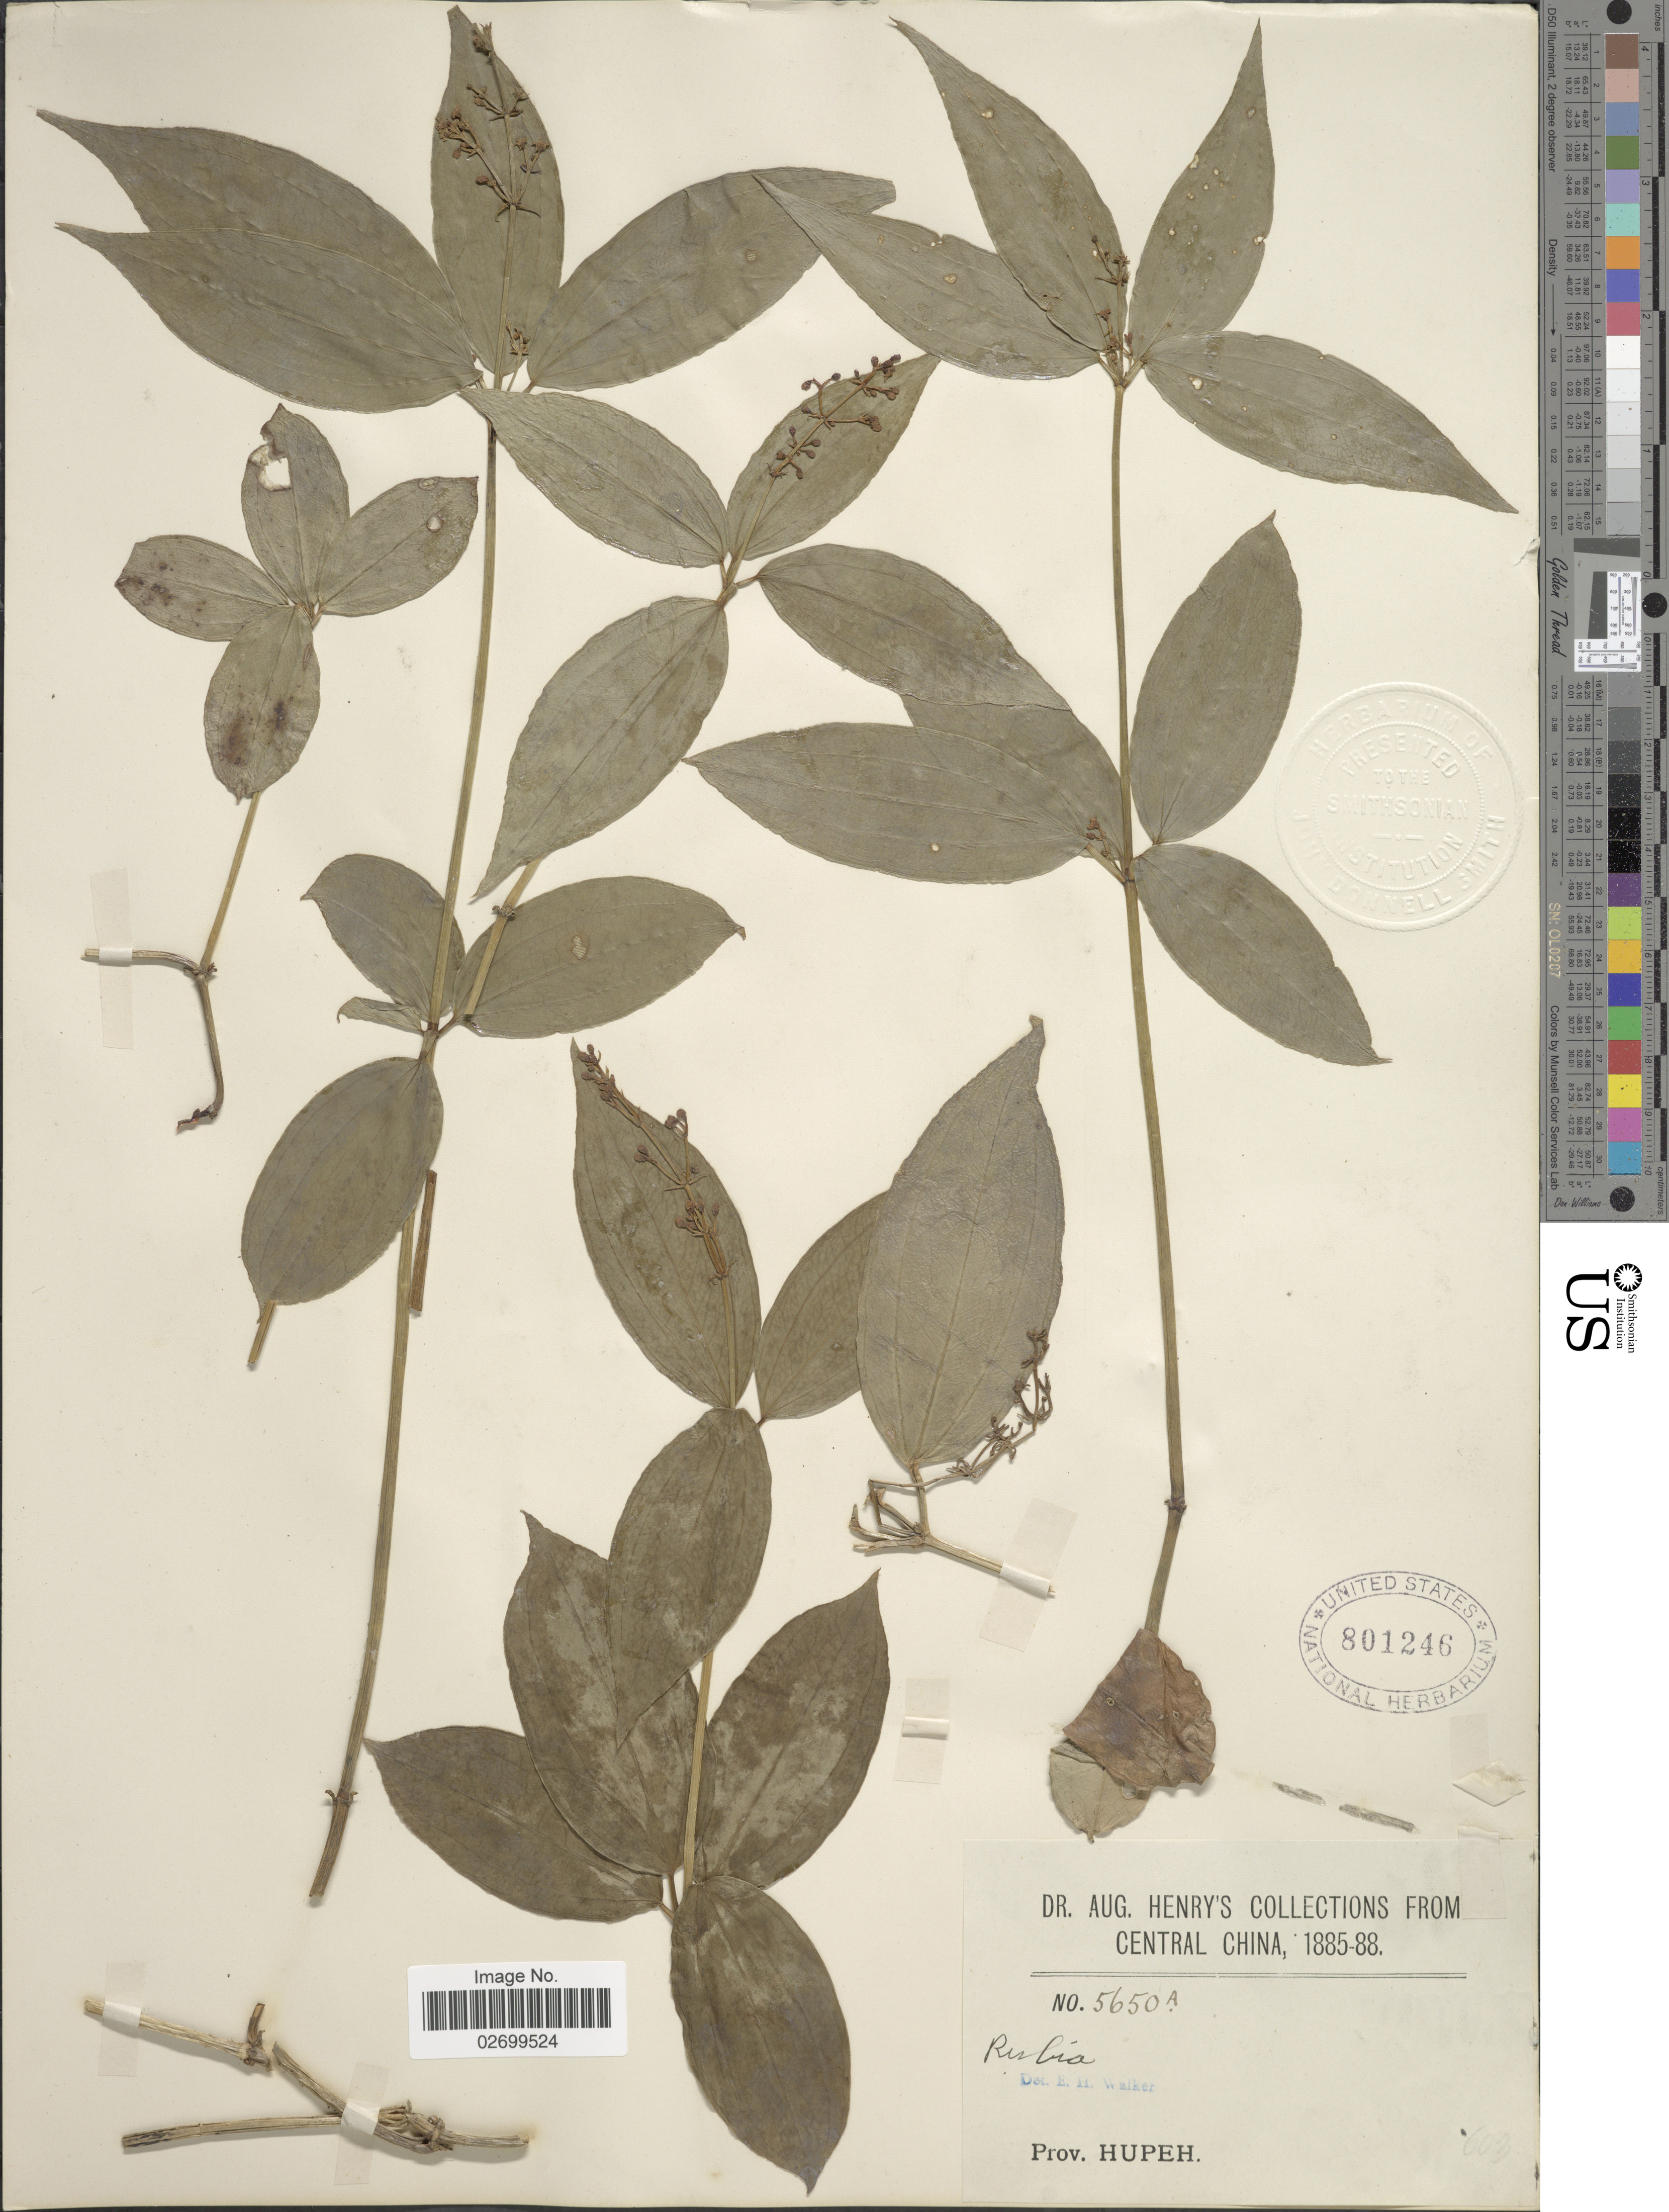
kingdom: Plantae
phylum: Tracheophyta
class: Magnoliopsida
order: Gentianales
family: Rubiaceae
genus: Rubia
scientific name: Rubia sp.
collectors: A. Henry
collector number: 5650 A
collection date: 1885/1888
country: China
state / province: Hubei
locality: Central China.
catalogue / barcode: US 801246